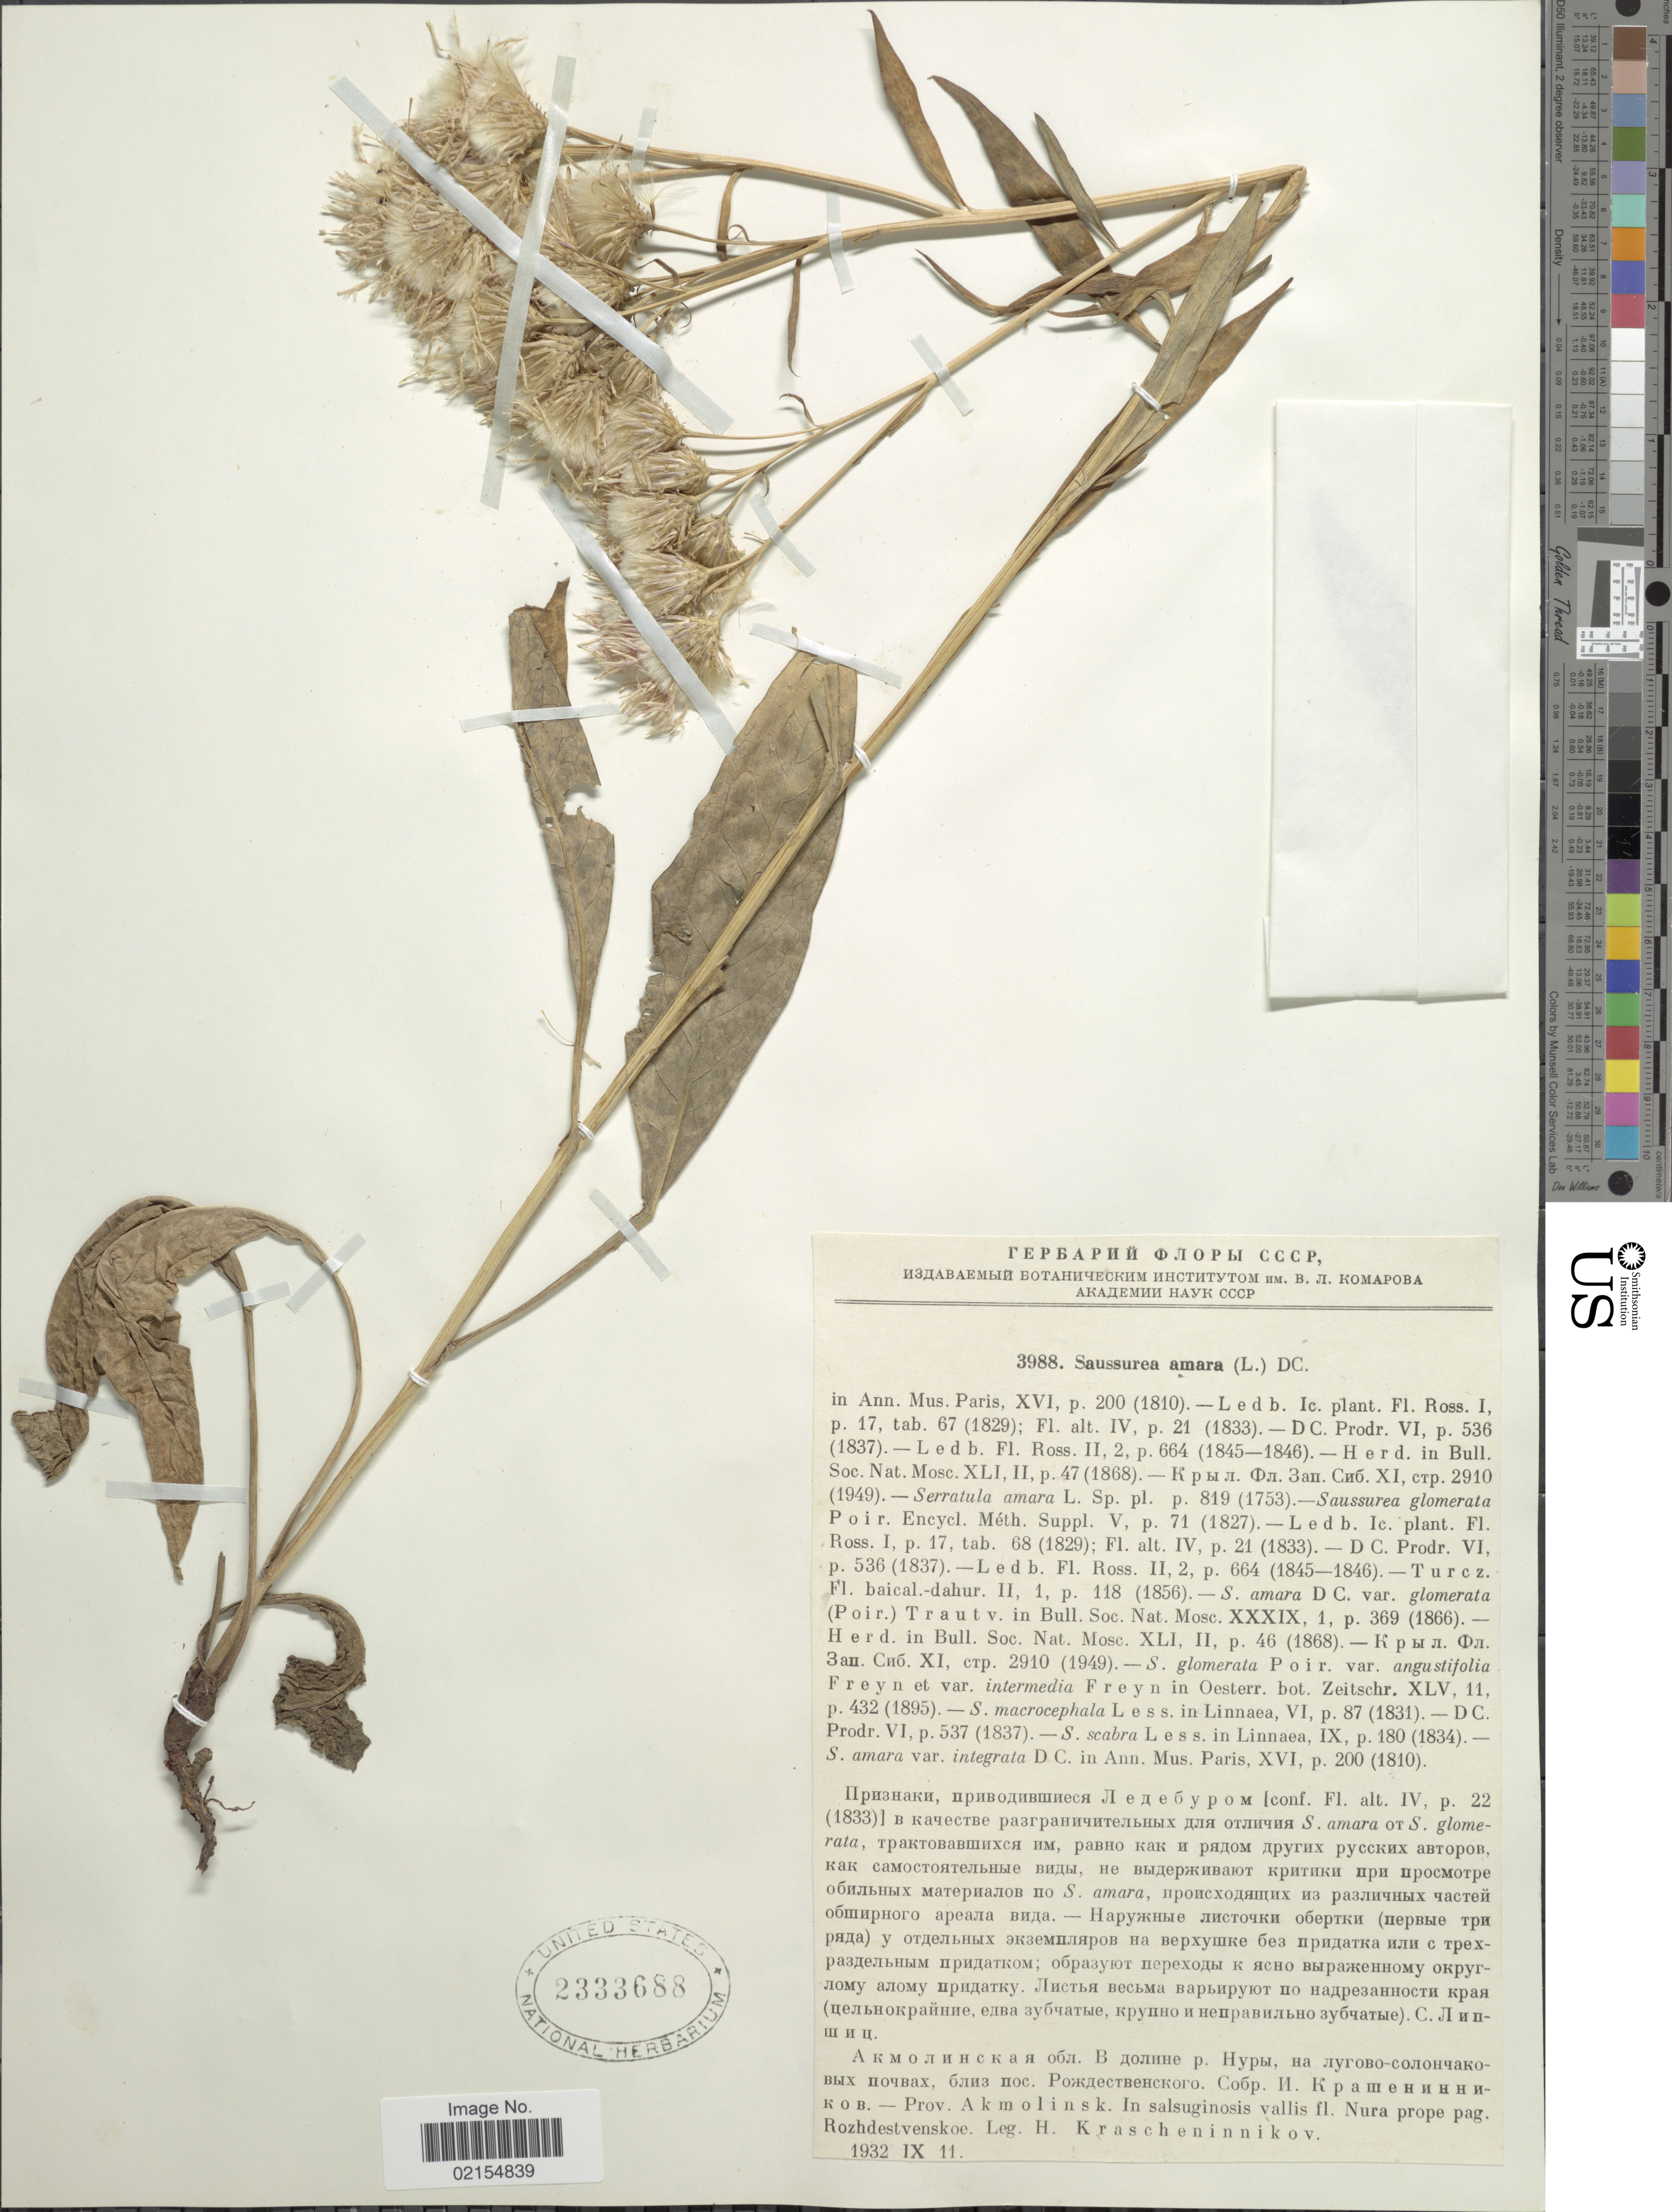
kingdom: Plantae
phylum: Tracheophyta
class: Magnoliopsida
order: Asterales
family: Asteraceae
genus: Saussurea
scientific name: Saussurea amara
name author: (L.) DC.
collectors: H. Krascheninnikow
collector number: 3988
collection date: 1932-09-11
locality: Prov. Akmolinsk, In salsuginosis vallis fl. Nura prope pag. Rozhdestvenskoe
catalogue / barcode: US 2333688